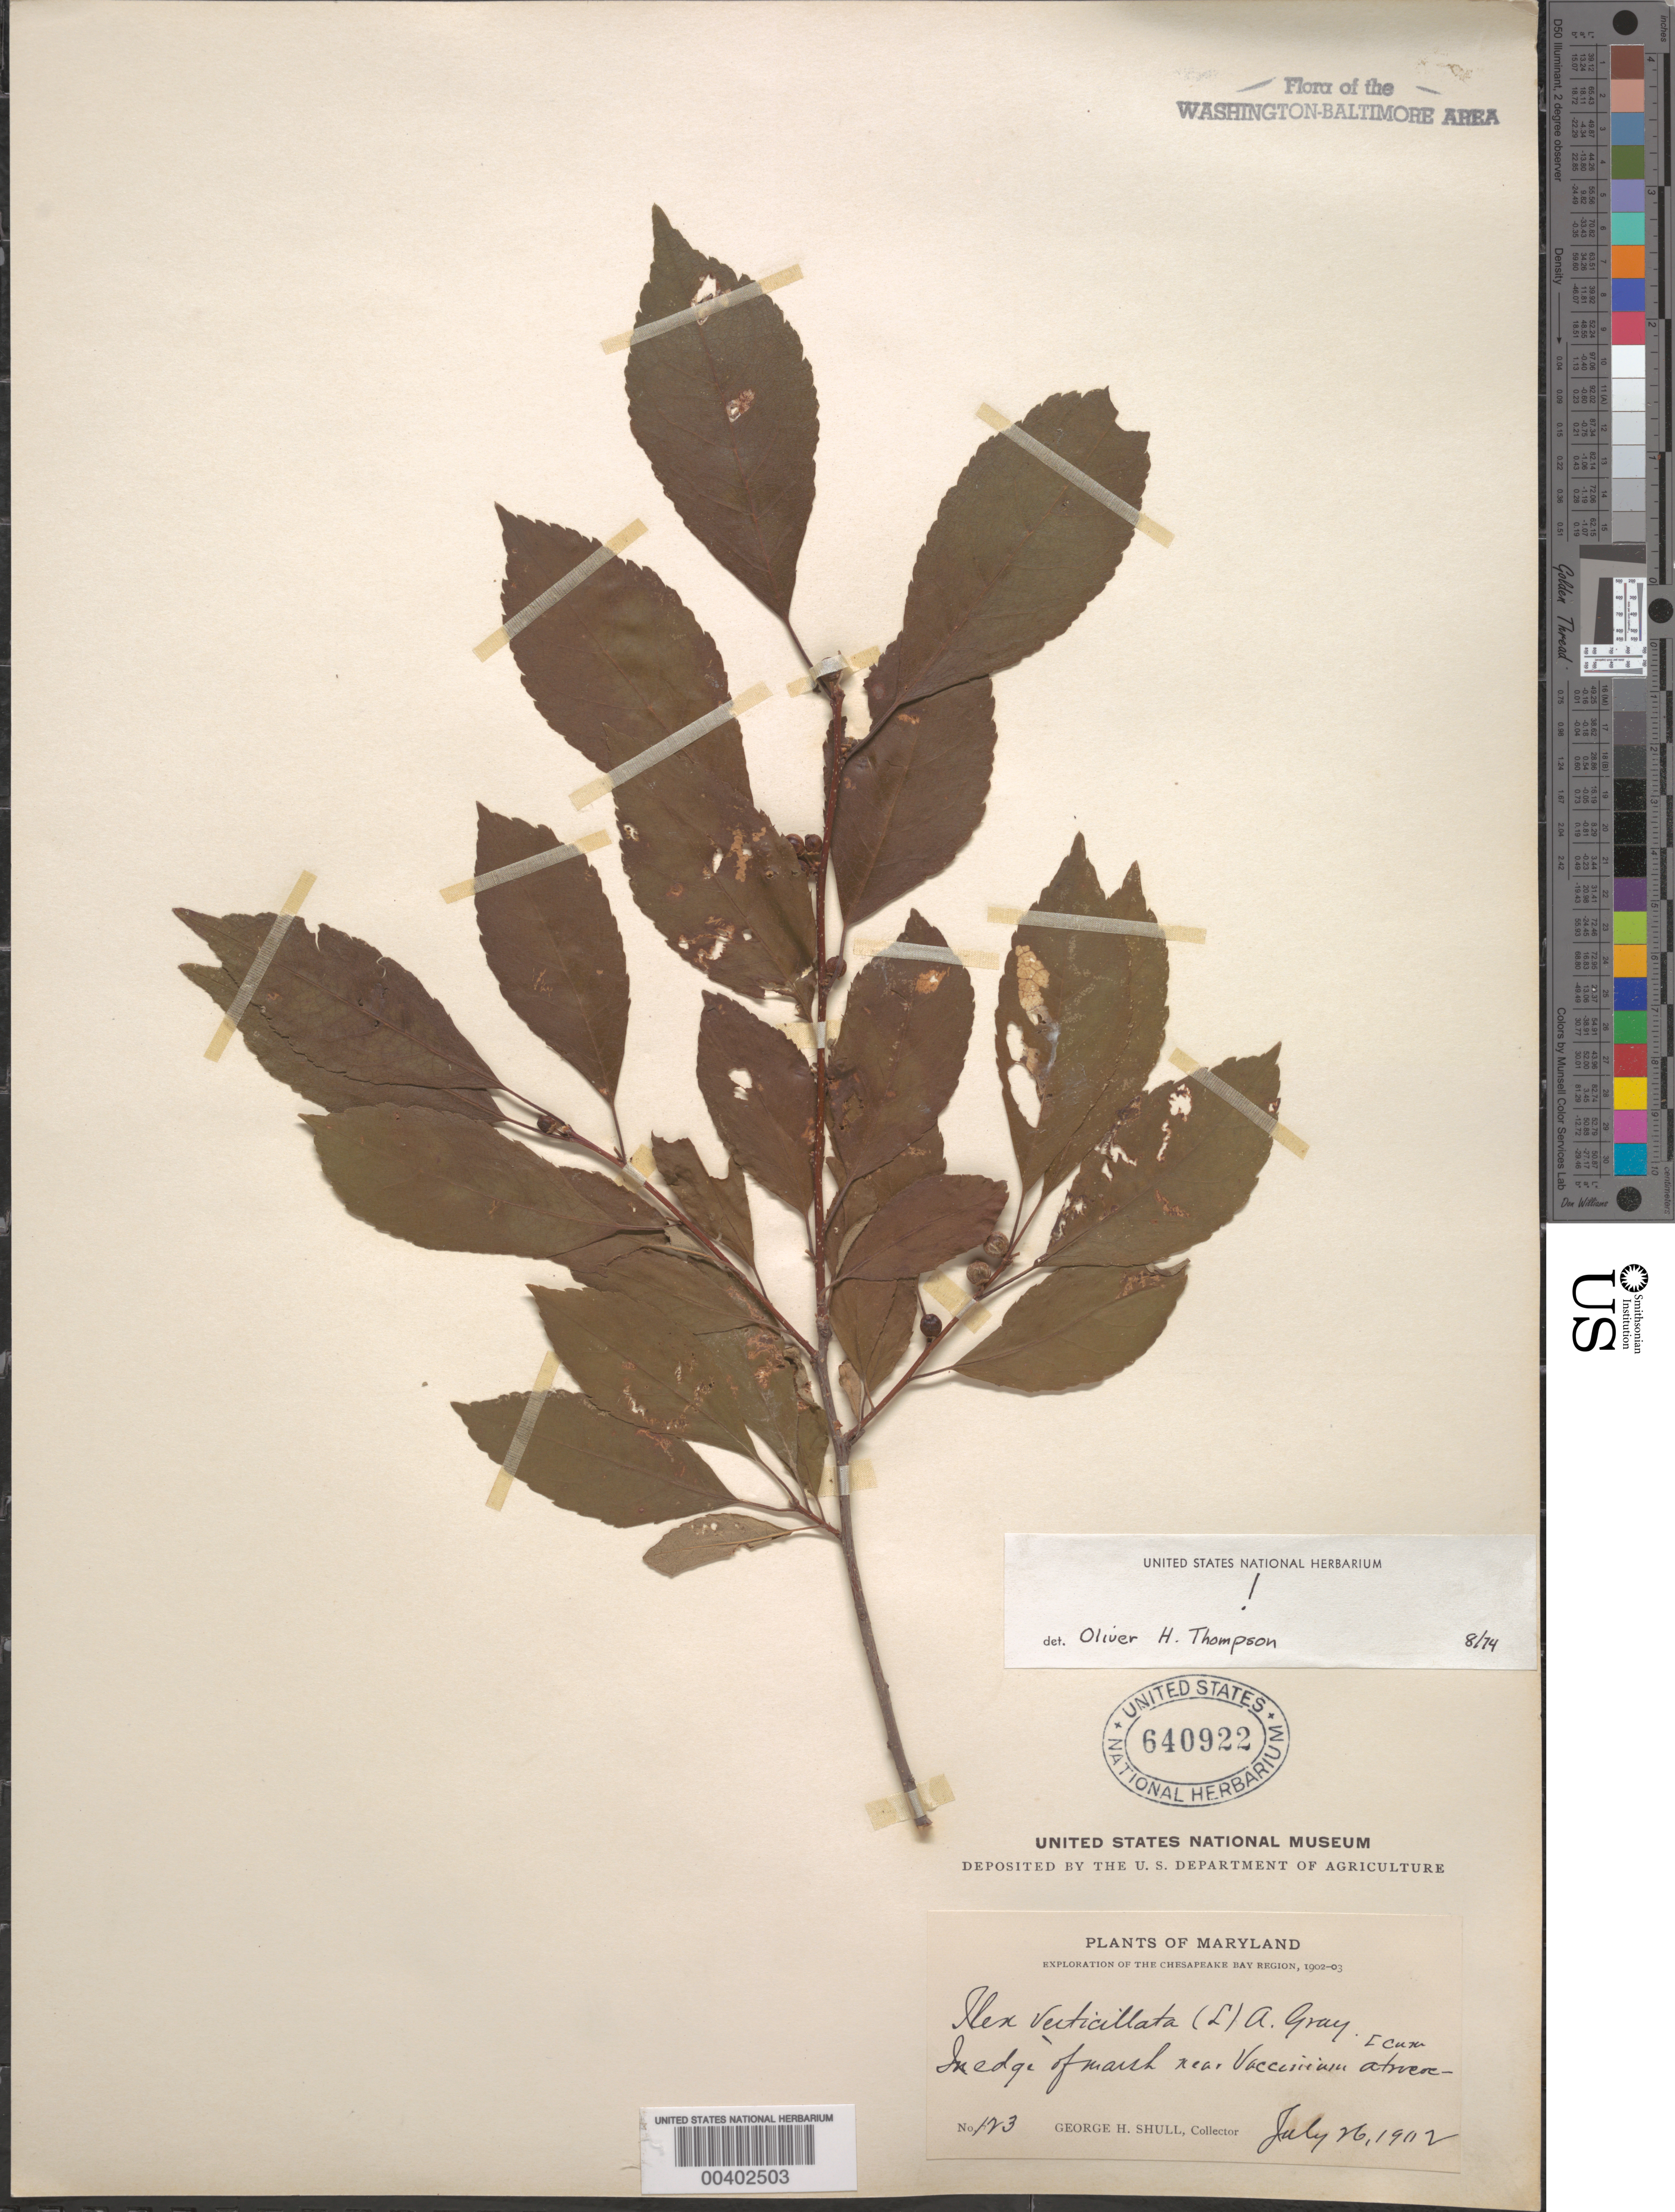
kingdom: Plantae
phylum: Tracheophyta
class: Magnoliopsida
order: Aquifoliales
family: Aquifoliaceae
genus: Ilex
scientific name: Ilex verticillata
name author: (L.) A. Gray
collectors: G. H. Shull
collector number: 123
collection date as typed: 26 Jul 1902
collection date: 1902-07-26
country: United States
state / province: Maryland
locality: At edge of marsh, near Vaccinium airococcum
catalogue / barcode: US 640922